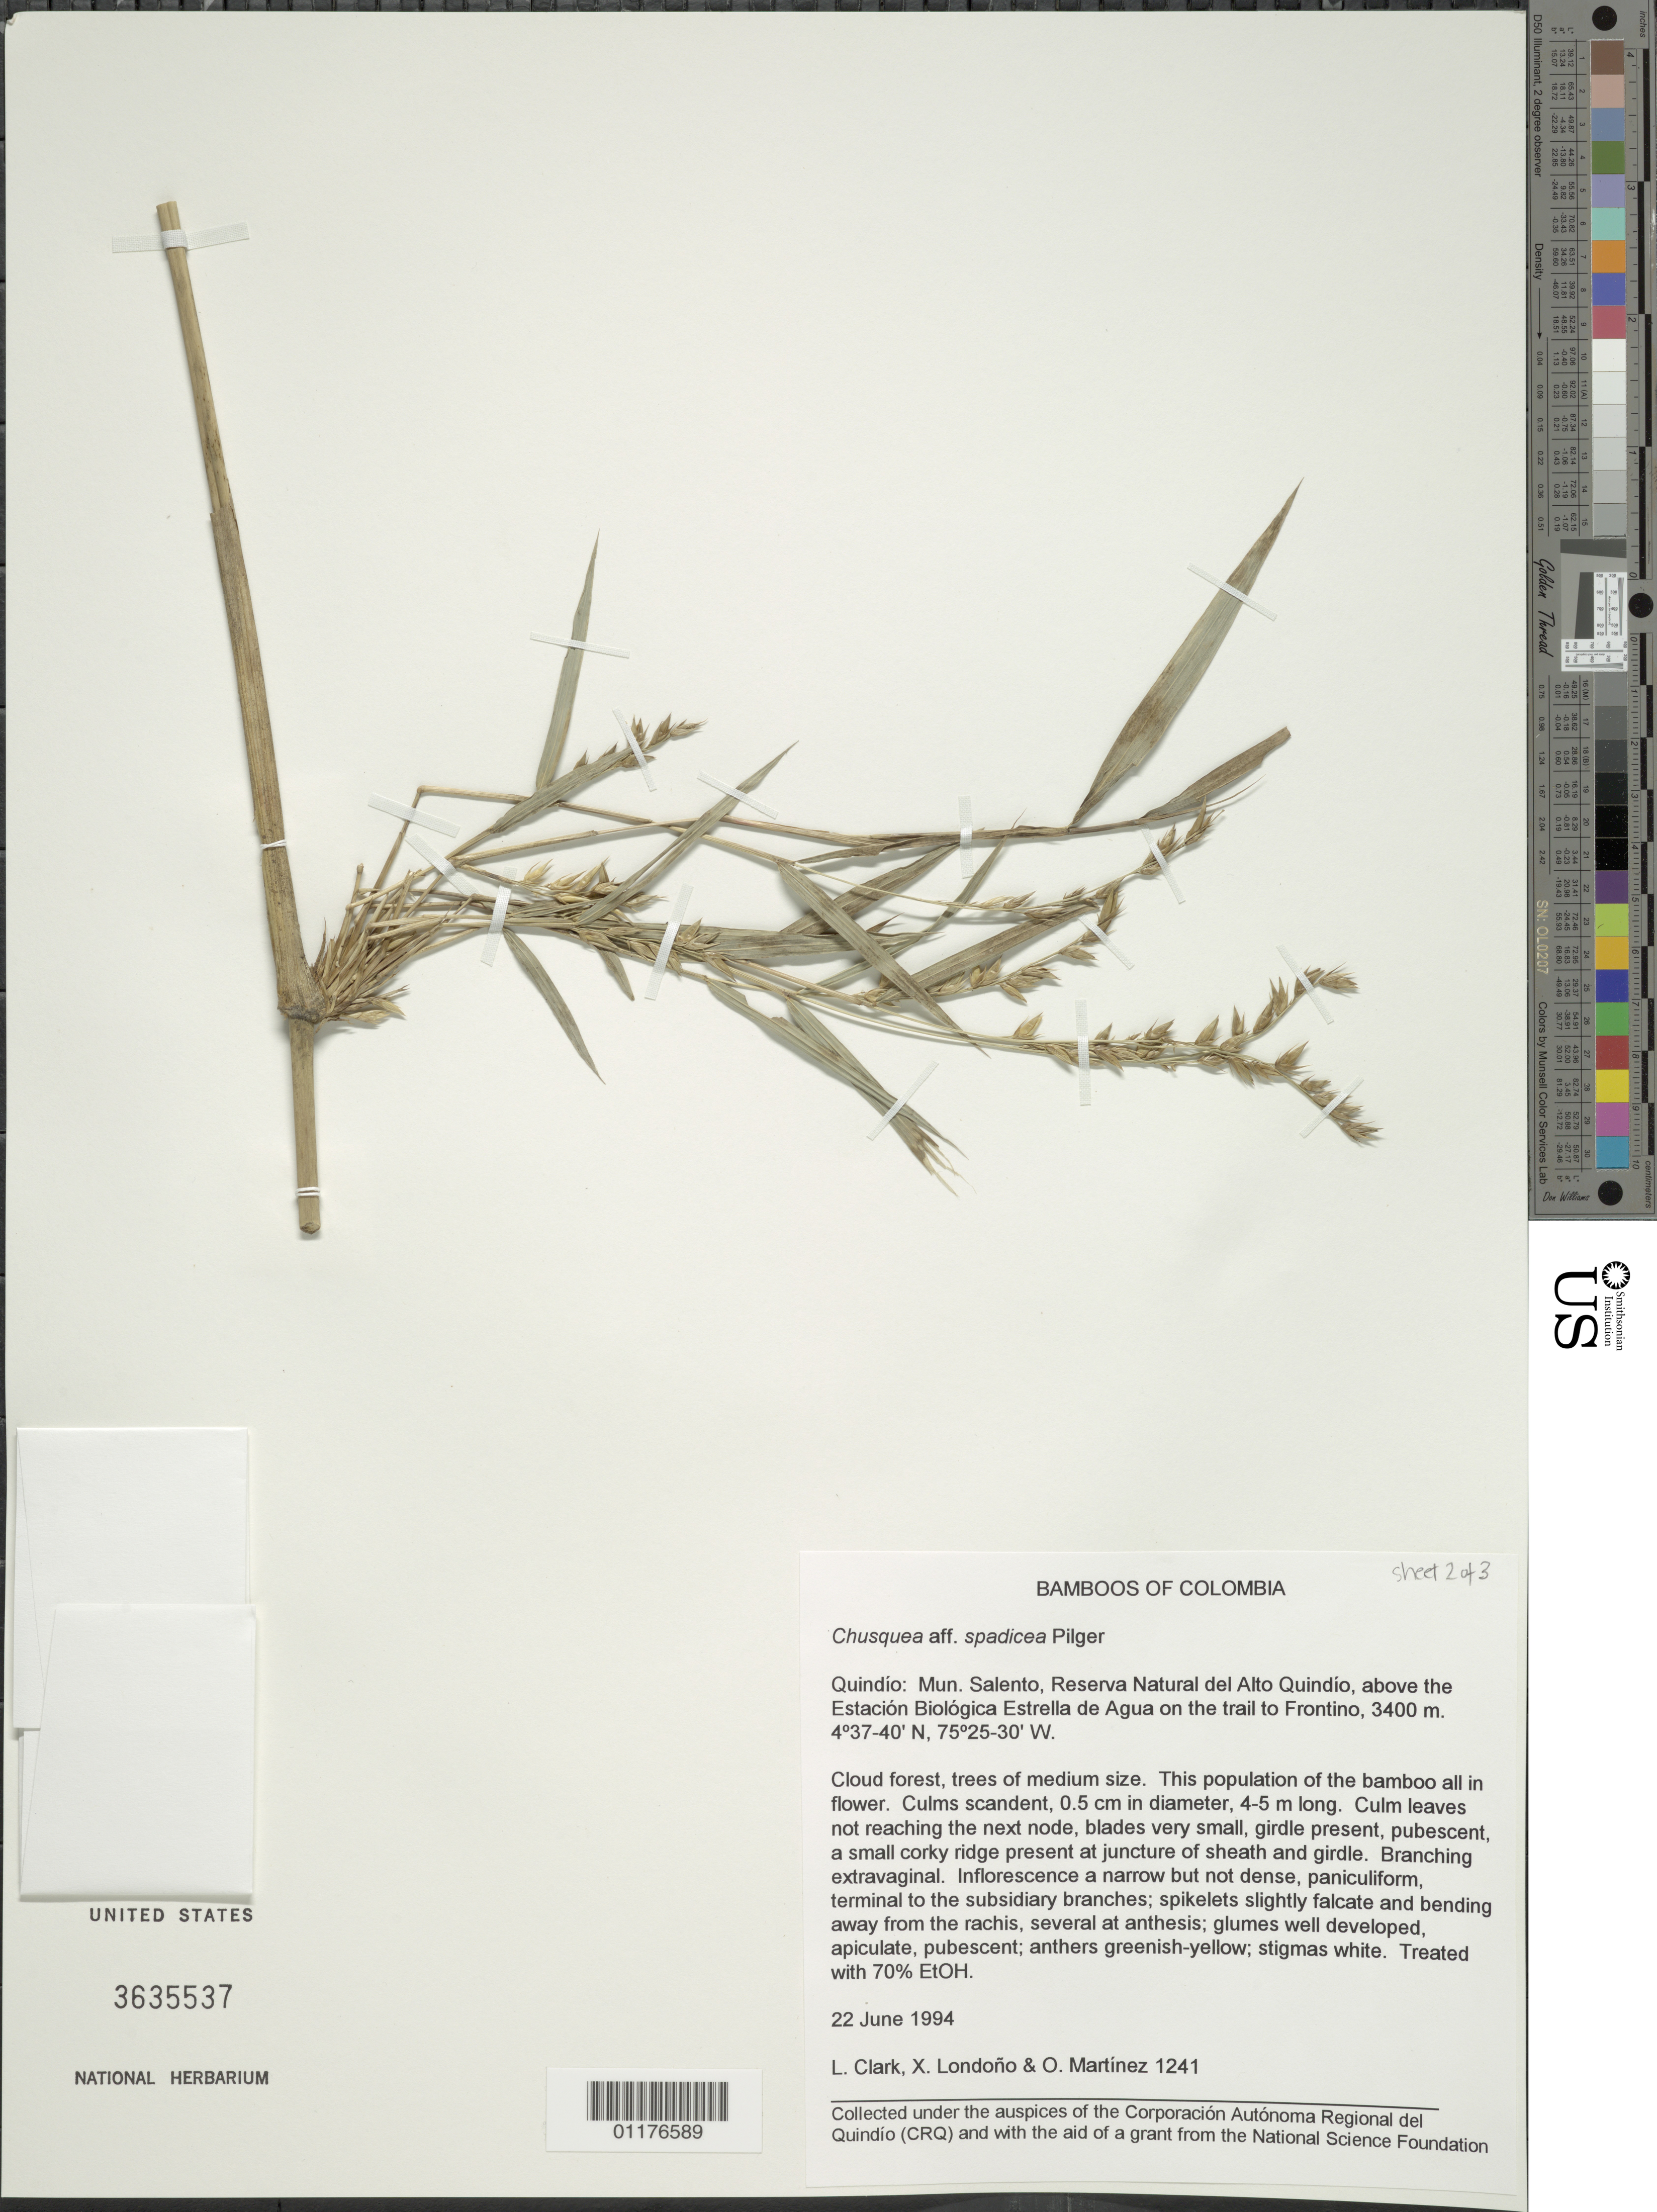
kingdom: Plantae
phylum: Tracheophyta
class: Liliopsida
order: Poales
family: Poaceae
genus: Chusquea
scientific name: Chusquea spadicea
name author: Pilg.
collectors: L. G. Clark, X. Londoño & O. Martínez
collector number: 1241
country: Colombia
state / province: Quindío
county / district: Salento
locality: Reserva Natural de Alto Quindio, above the Estacion Biologica Estrella de Aqua on the trail to Frontino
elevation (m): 3400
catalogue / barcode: US 3635537